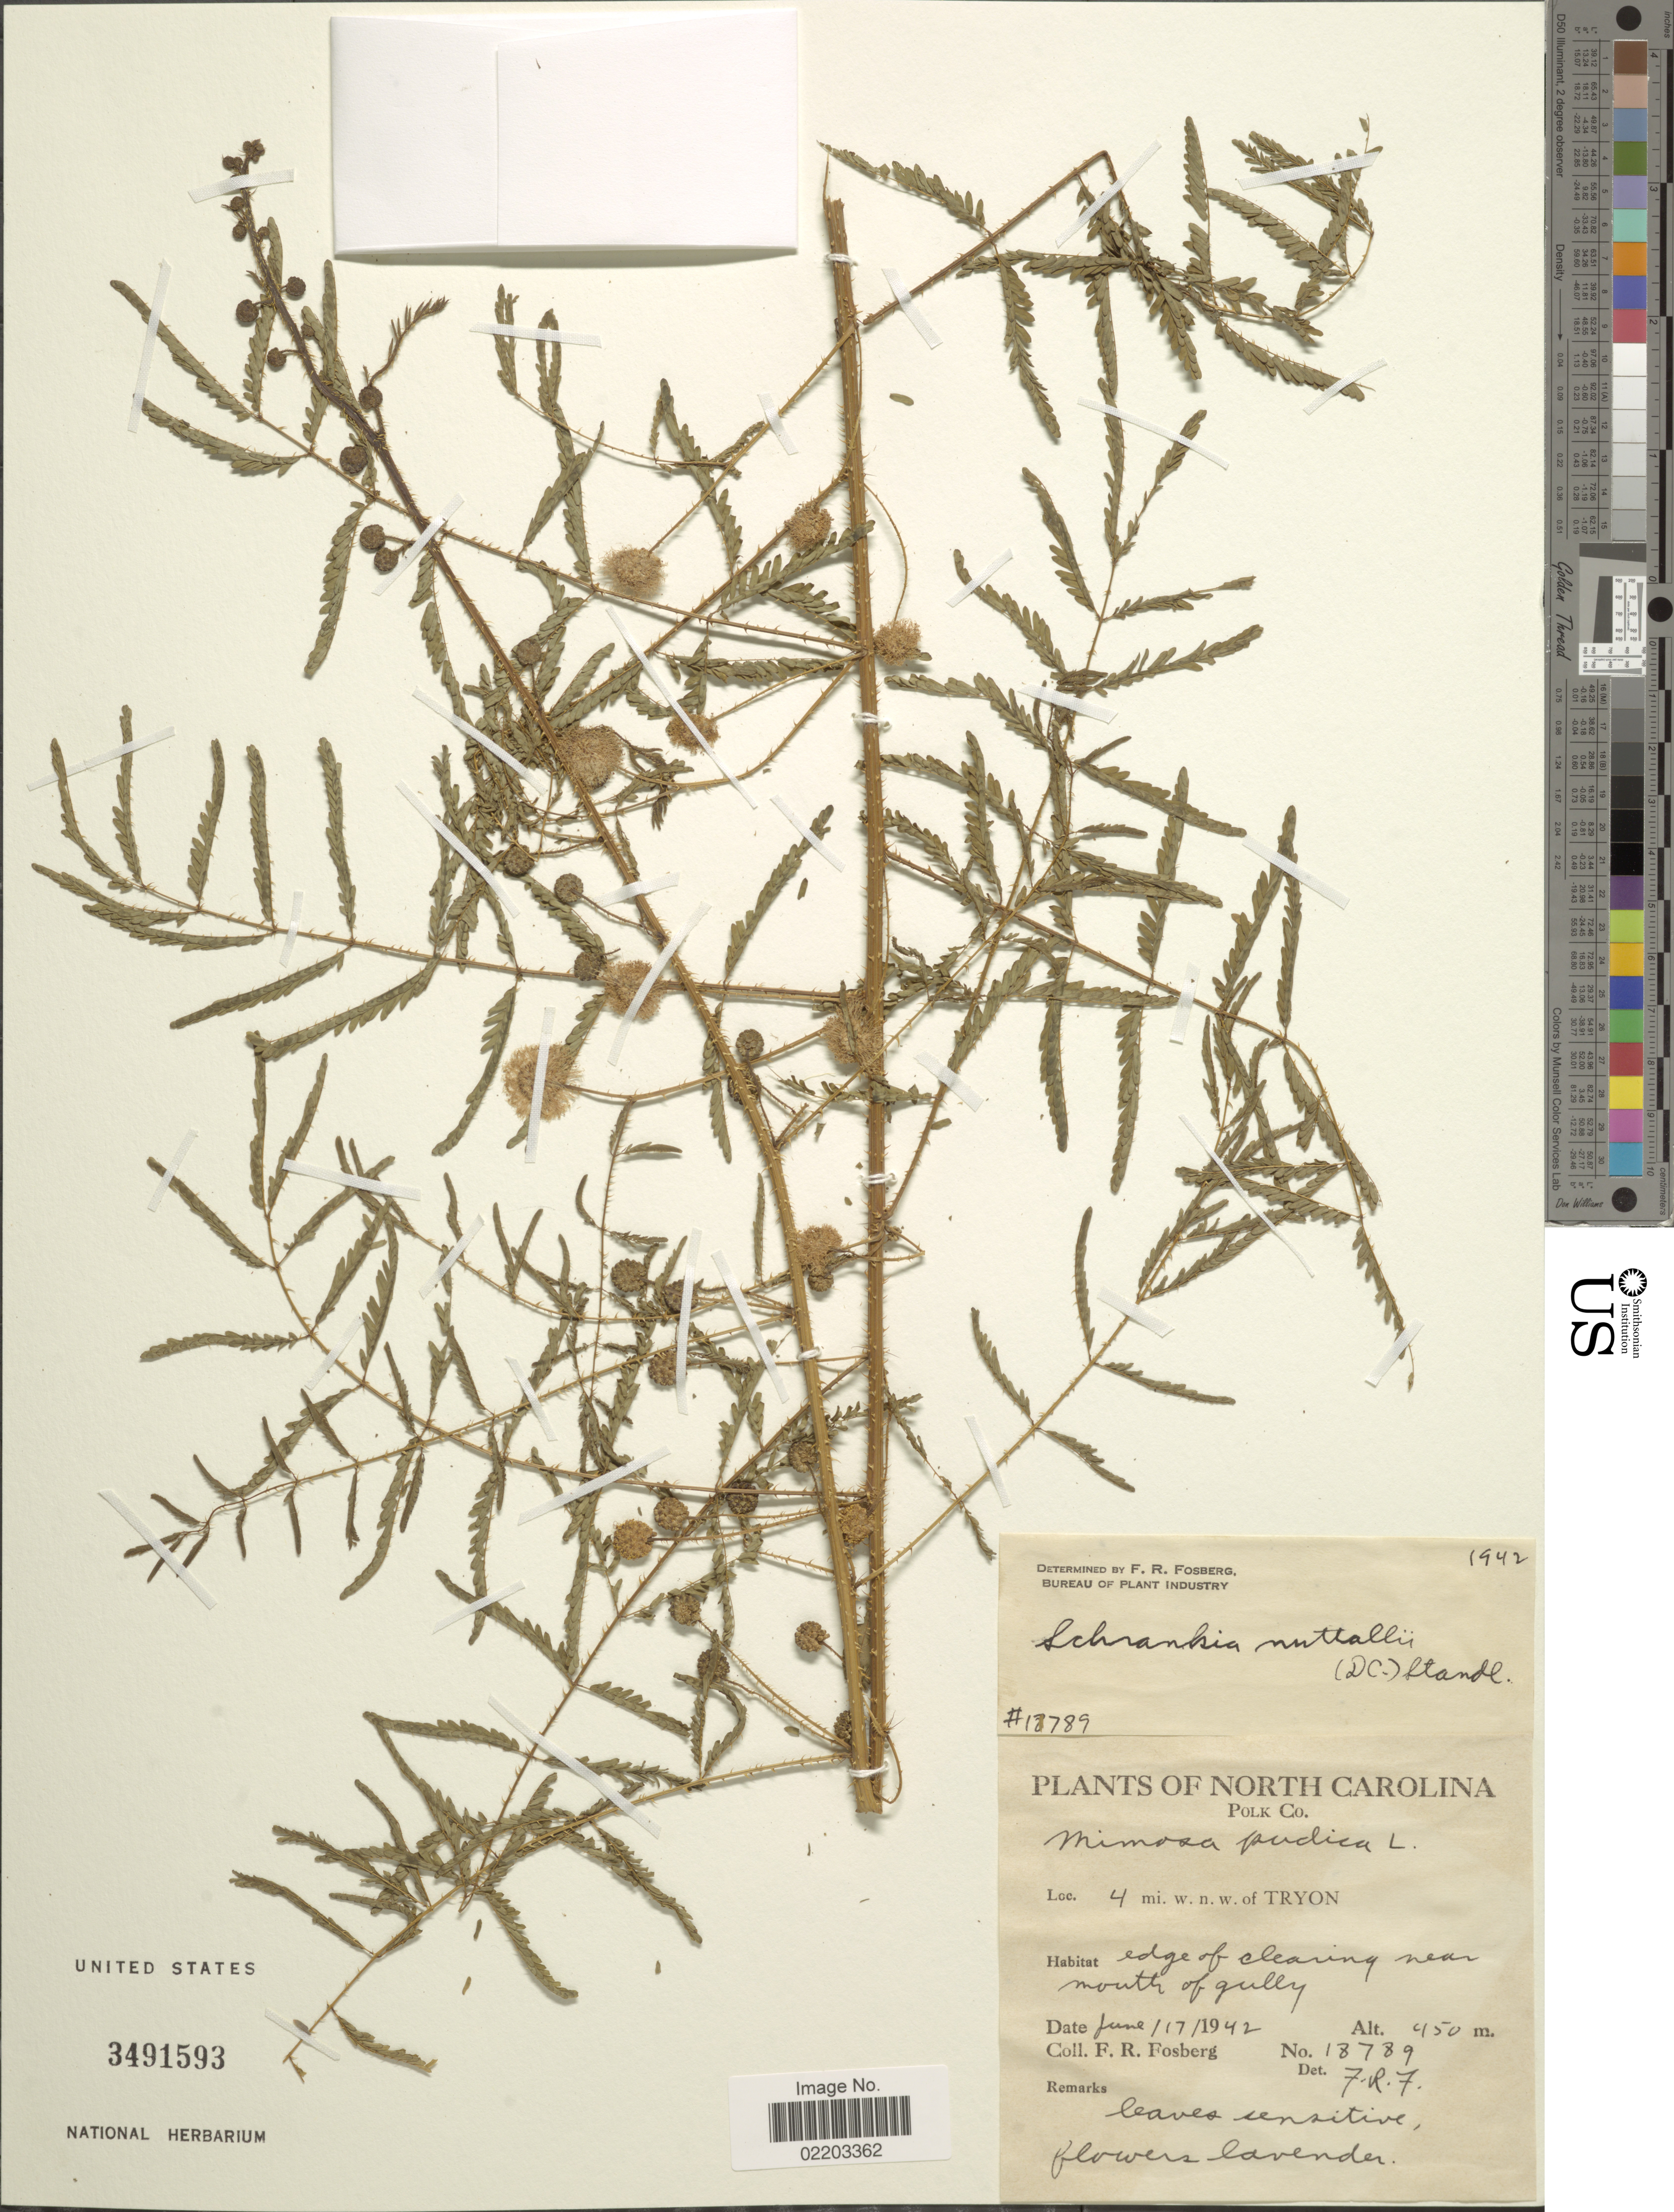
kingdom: Plantae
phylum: Tracheophyta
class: Magnoliopsida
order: Fabales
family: Fabaceae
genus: Mimosa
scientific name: Mimosa microphylla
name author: Dryand.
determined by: Strong, M. T., (US), Smithsonian Institution - National Museum of Natural History (UNITED STATES)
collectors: F. R. Fosberg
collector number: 18789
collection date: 1942-06-17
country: United States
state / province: North Carolina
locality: Polk Co, 4 mi w.n.w. of TRYON, edge of clearing near mouth of gully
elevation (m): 450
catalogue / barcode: US 3491593